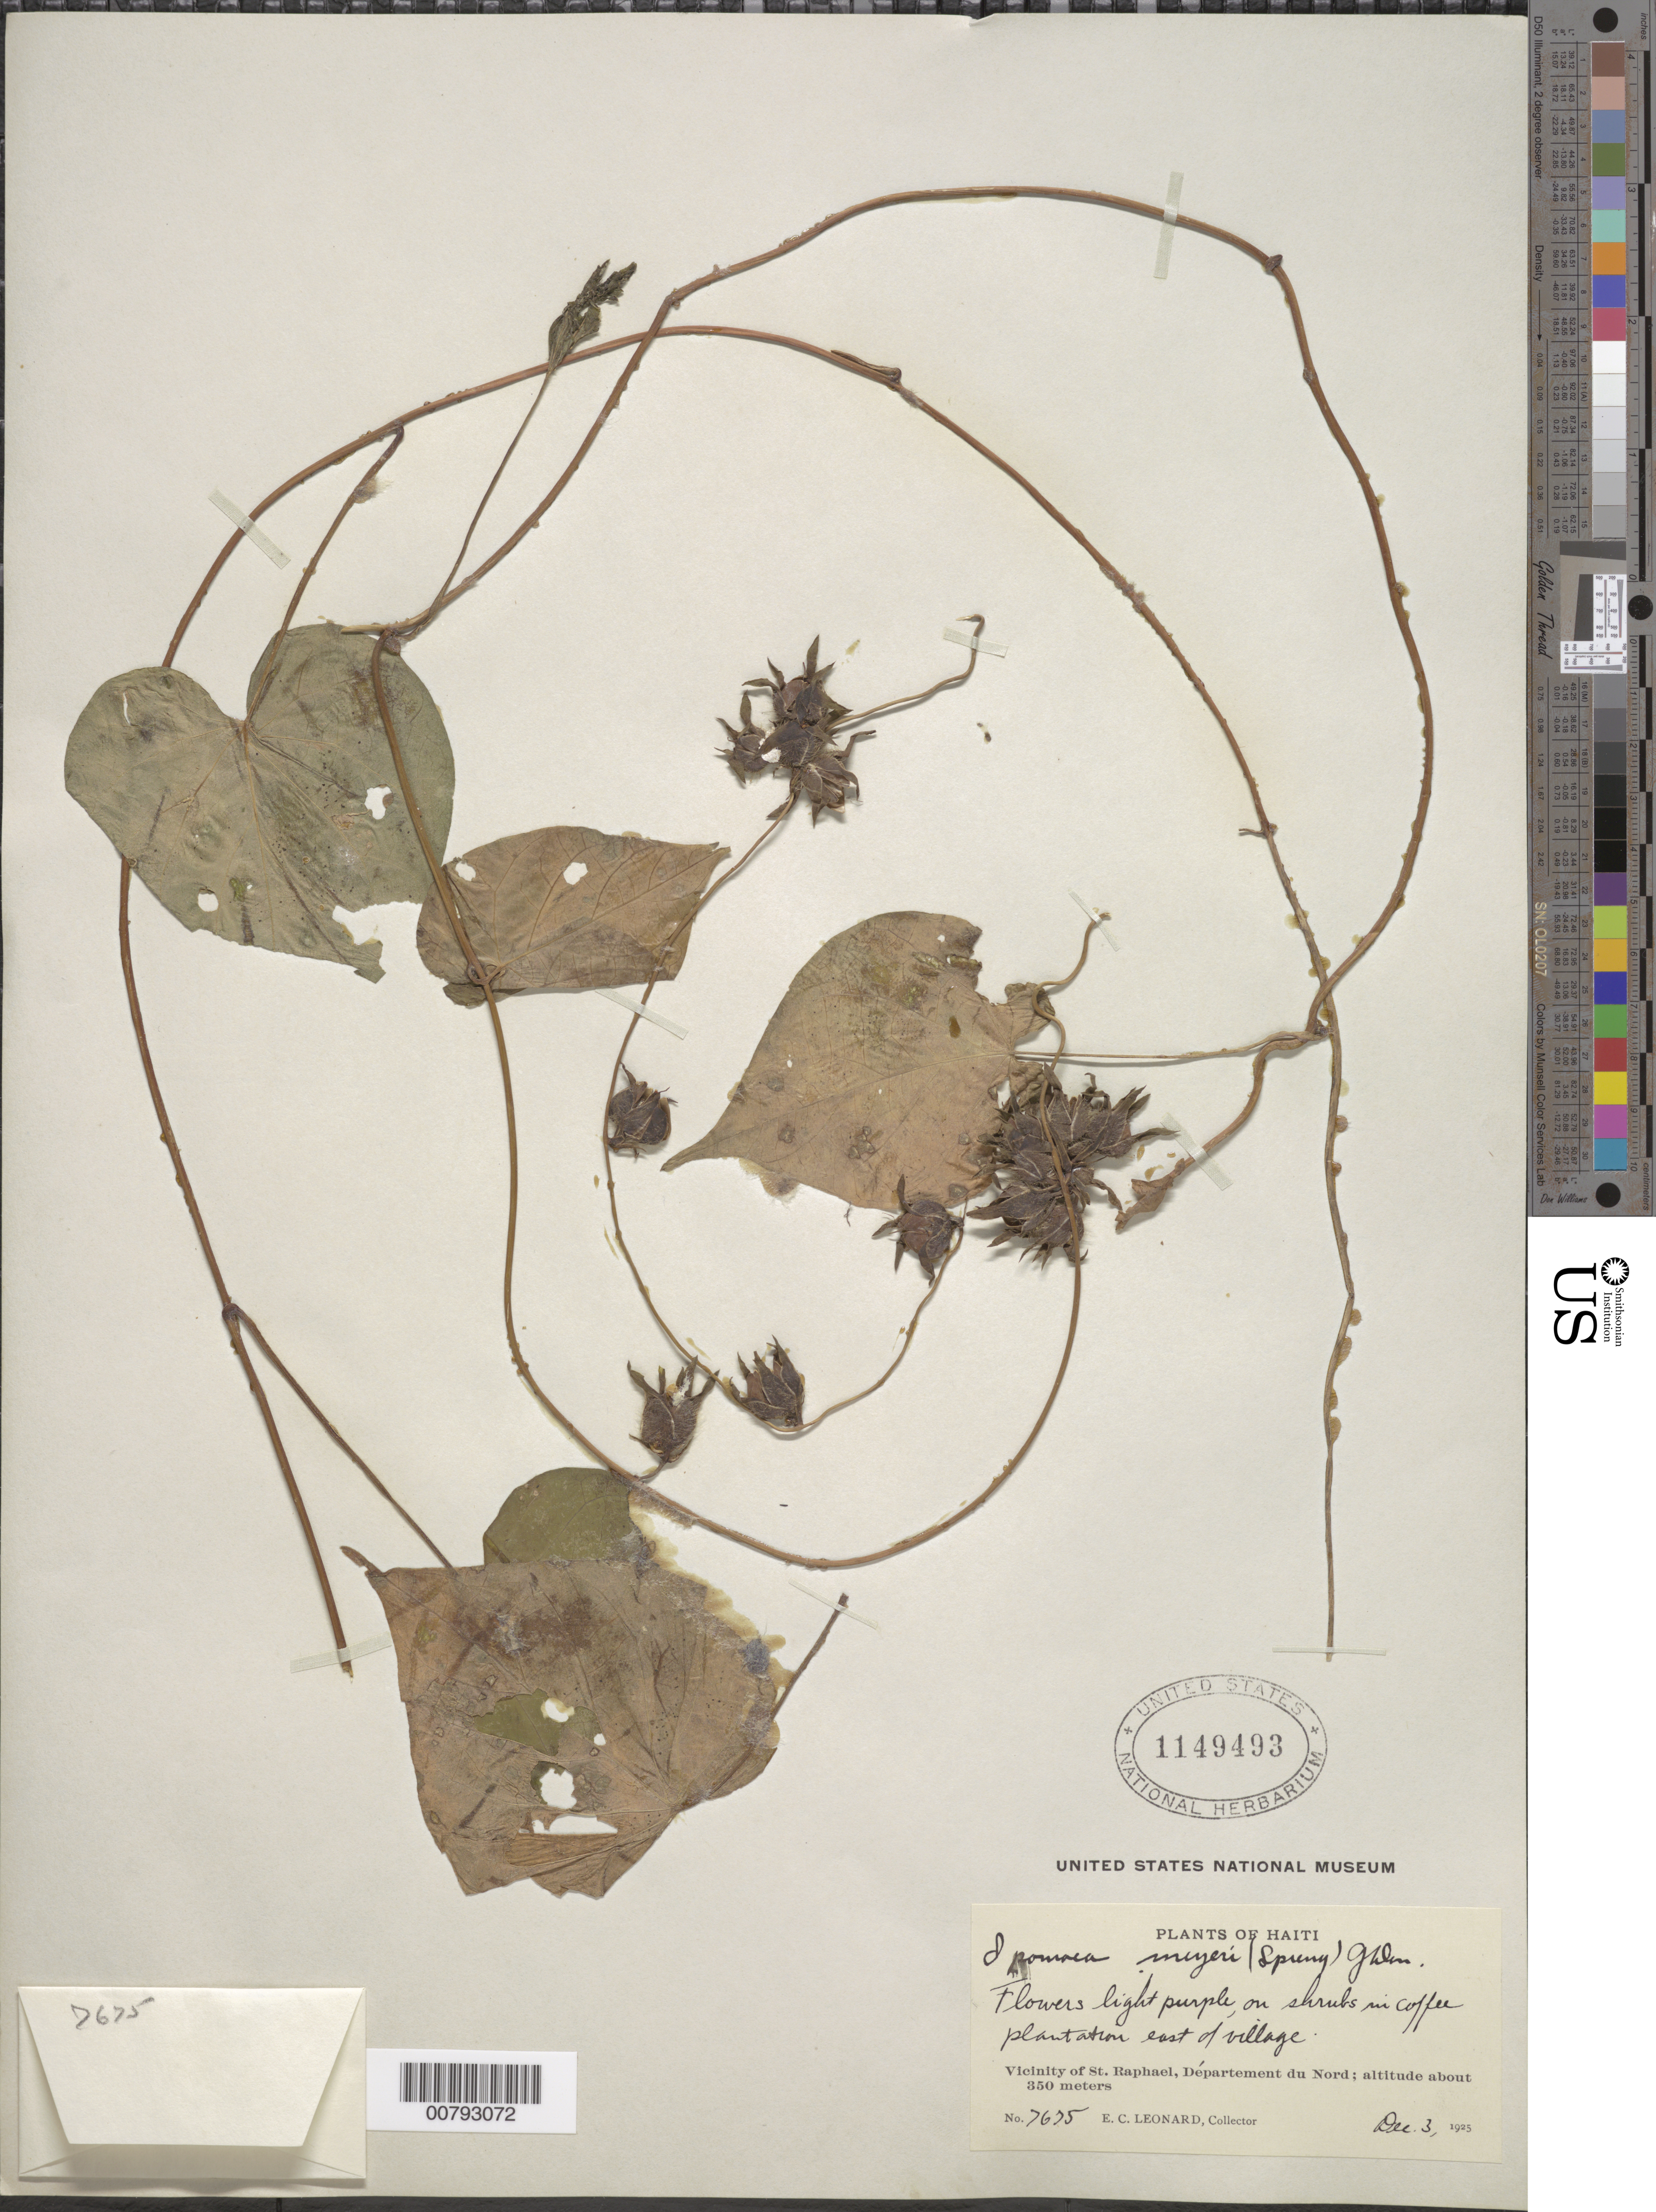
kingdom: Plantae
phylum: Tracheophyta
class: Magnoliopsida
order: Solanales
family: Convolvulaceae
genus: Ipomoea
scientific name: Ipomoea meyeri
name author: (Spreng.) G. Don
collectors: E. C. Leonard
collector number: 7675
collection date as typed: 03 Dec 1925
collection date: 1925-12-03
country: Haiti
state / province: Nord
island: Hispaniola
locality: Vicinity of St. Raphael, east of village.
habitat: On shrubs in coffee plantation.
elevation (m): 350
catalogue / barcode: US 1149493